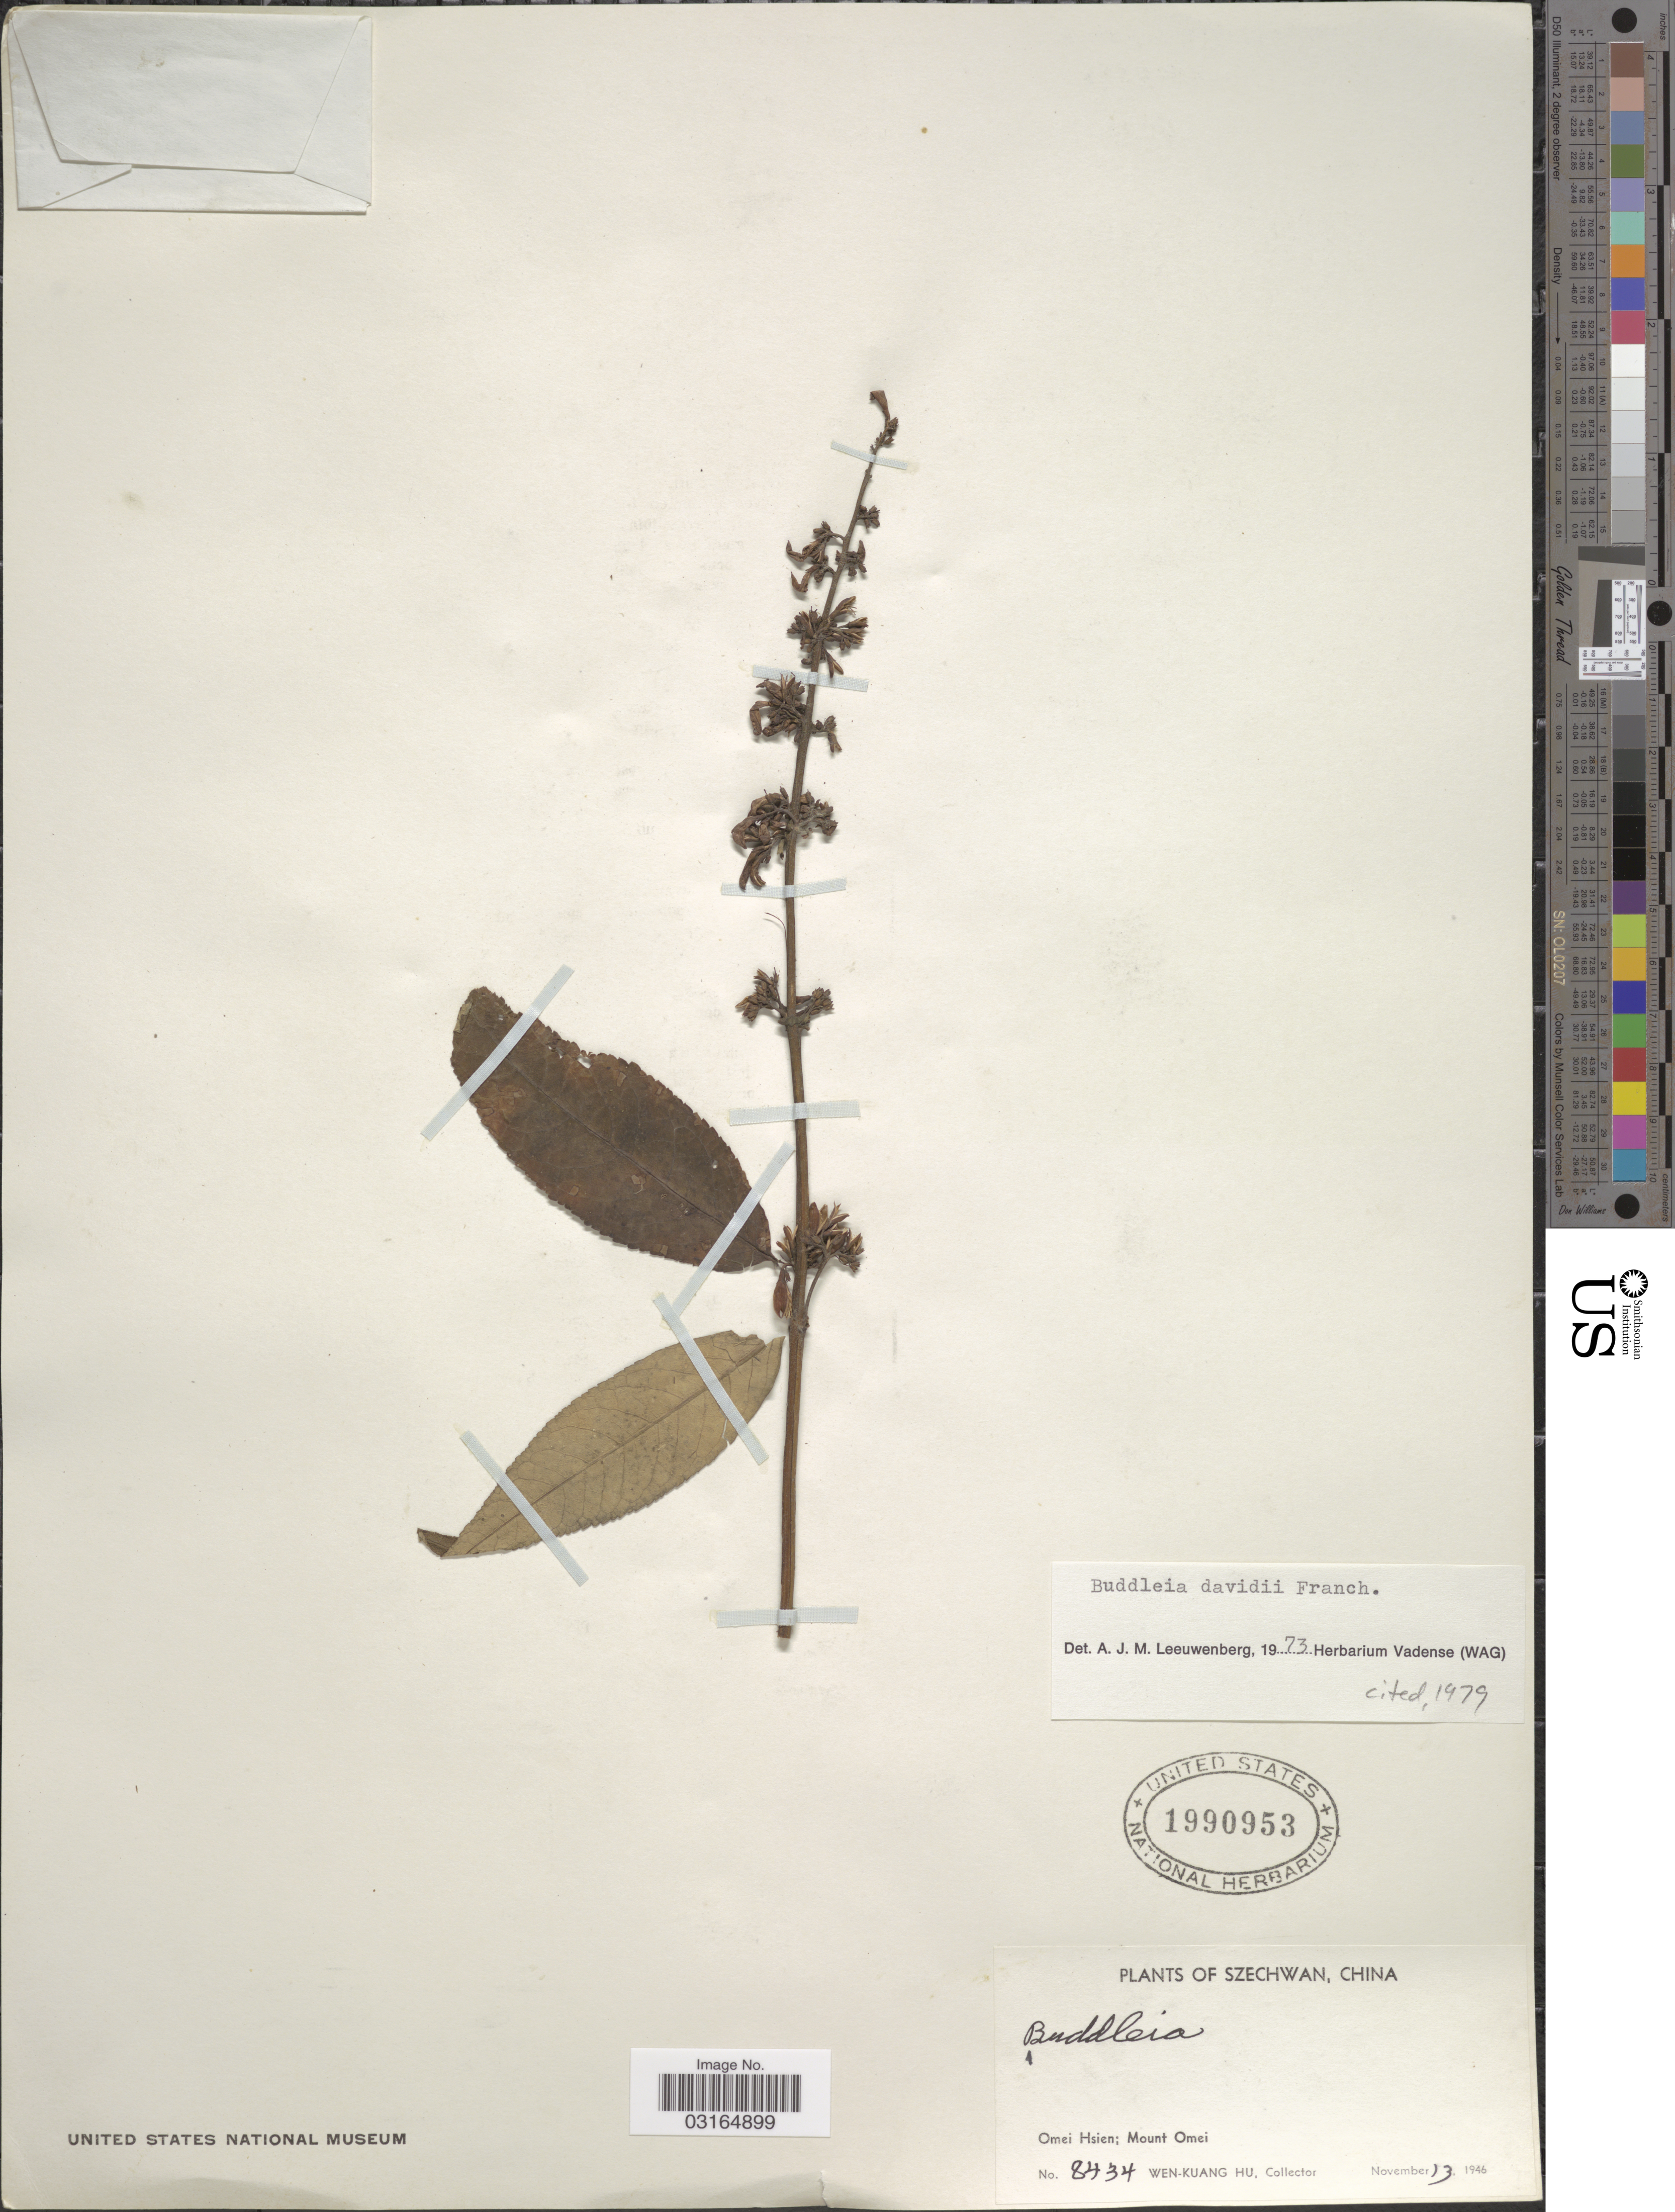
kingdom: Plantae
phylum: Tracheophyta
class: Magnoliopsida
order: Lamiales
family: Scrophulariaceae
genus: Buddleja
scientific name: Buddleja davidii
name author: Franch.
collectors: W. K. Hu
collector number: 8434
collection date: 1946-11-13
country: China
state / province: Sichuan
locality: Szechwan. Omei Hsien; Mount Omei.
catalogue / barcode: US 1990953